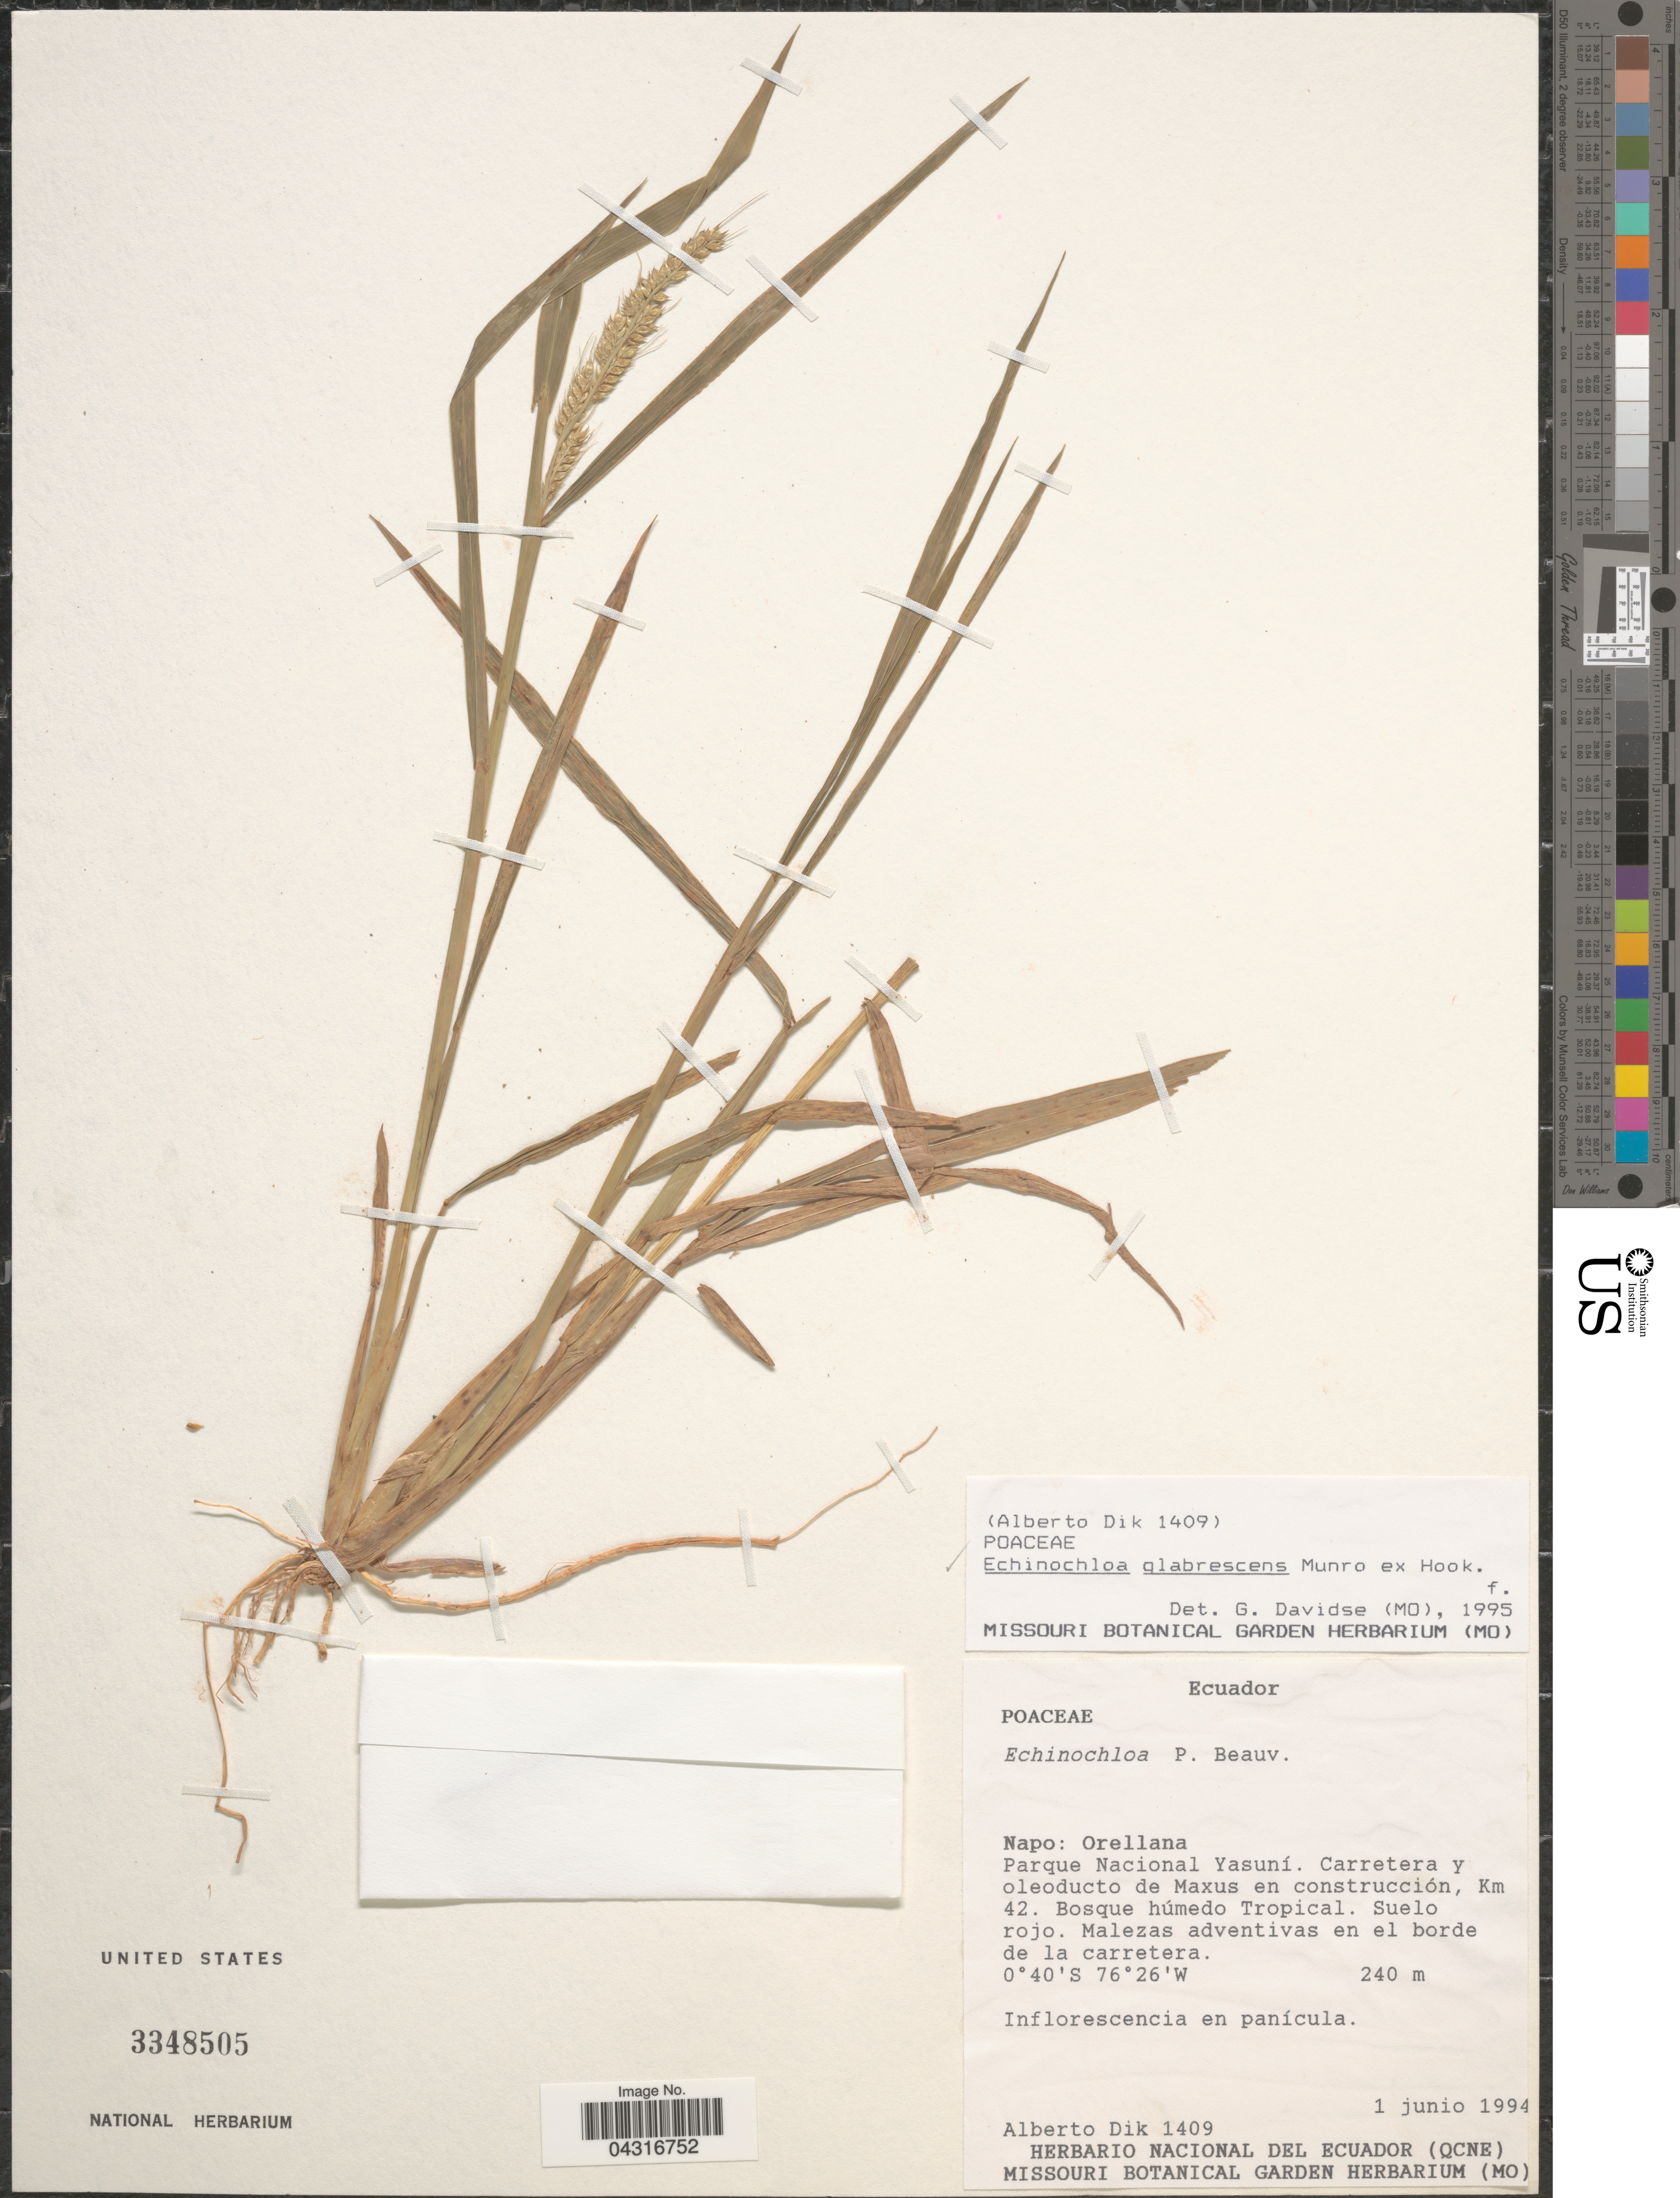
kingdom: Plantae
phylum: Tracheophyta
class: Liliopsida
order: Poales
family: Poaceae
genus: Echinochloa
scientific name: Echinochloa glabrescens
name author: Munro ex Hook. f.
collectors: A. Dik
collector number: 1409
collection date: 1994-06-01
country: Ecuador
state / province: Napo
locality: Orellana. Parque Nacional Yasuní. Carretera y oleoducto de maxus en construcción, Km. 42.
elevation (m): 240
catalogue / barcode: US 3348505